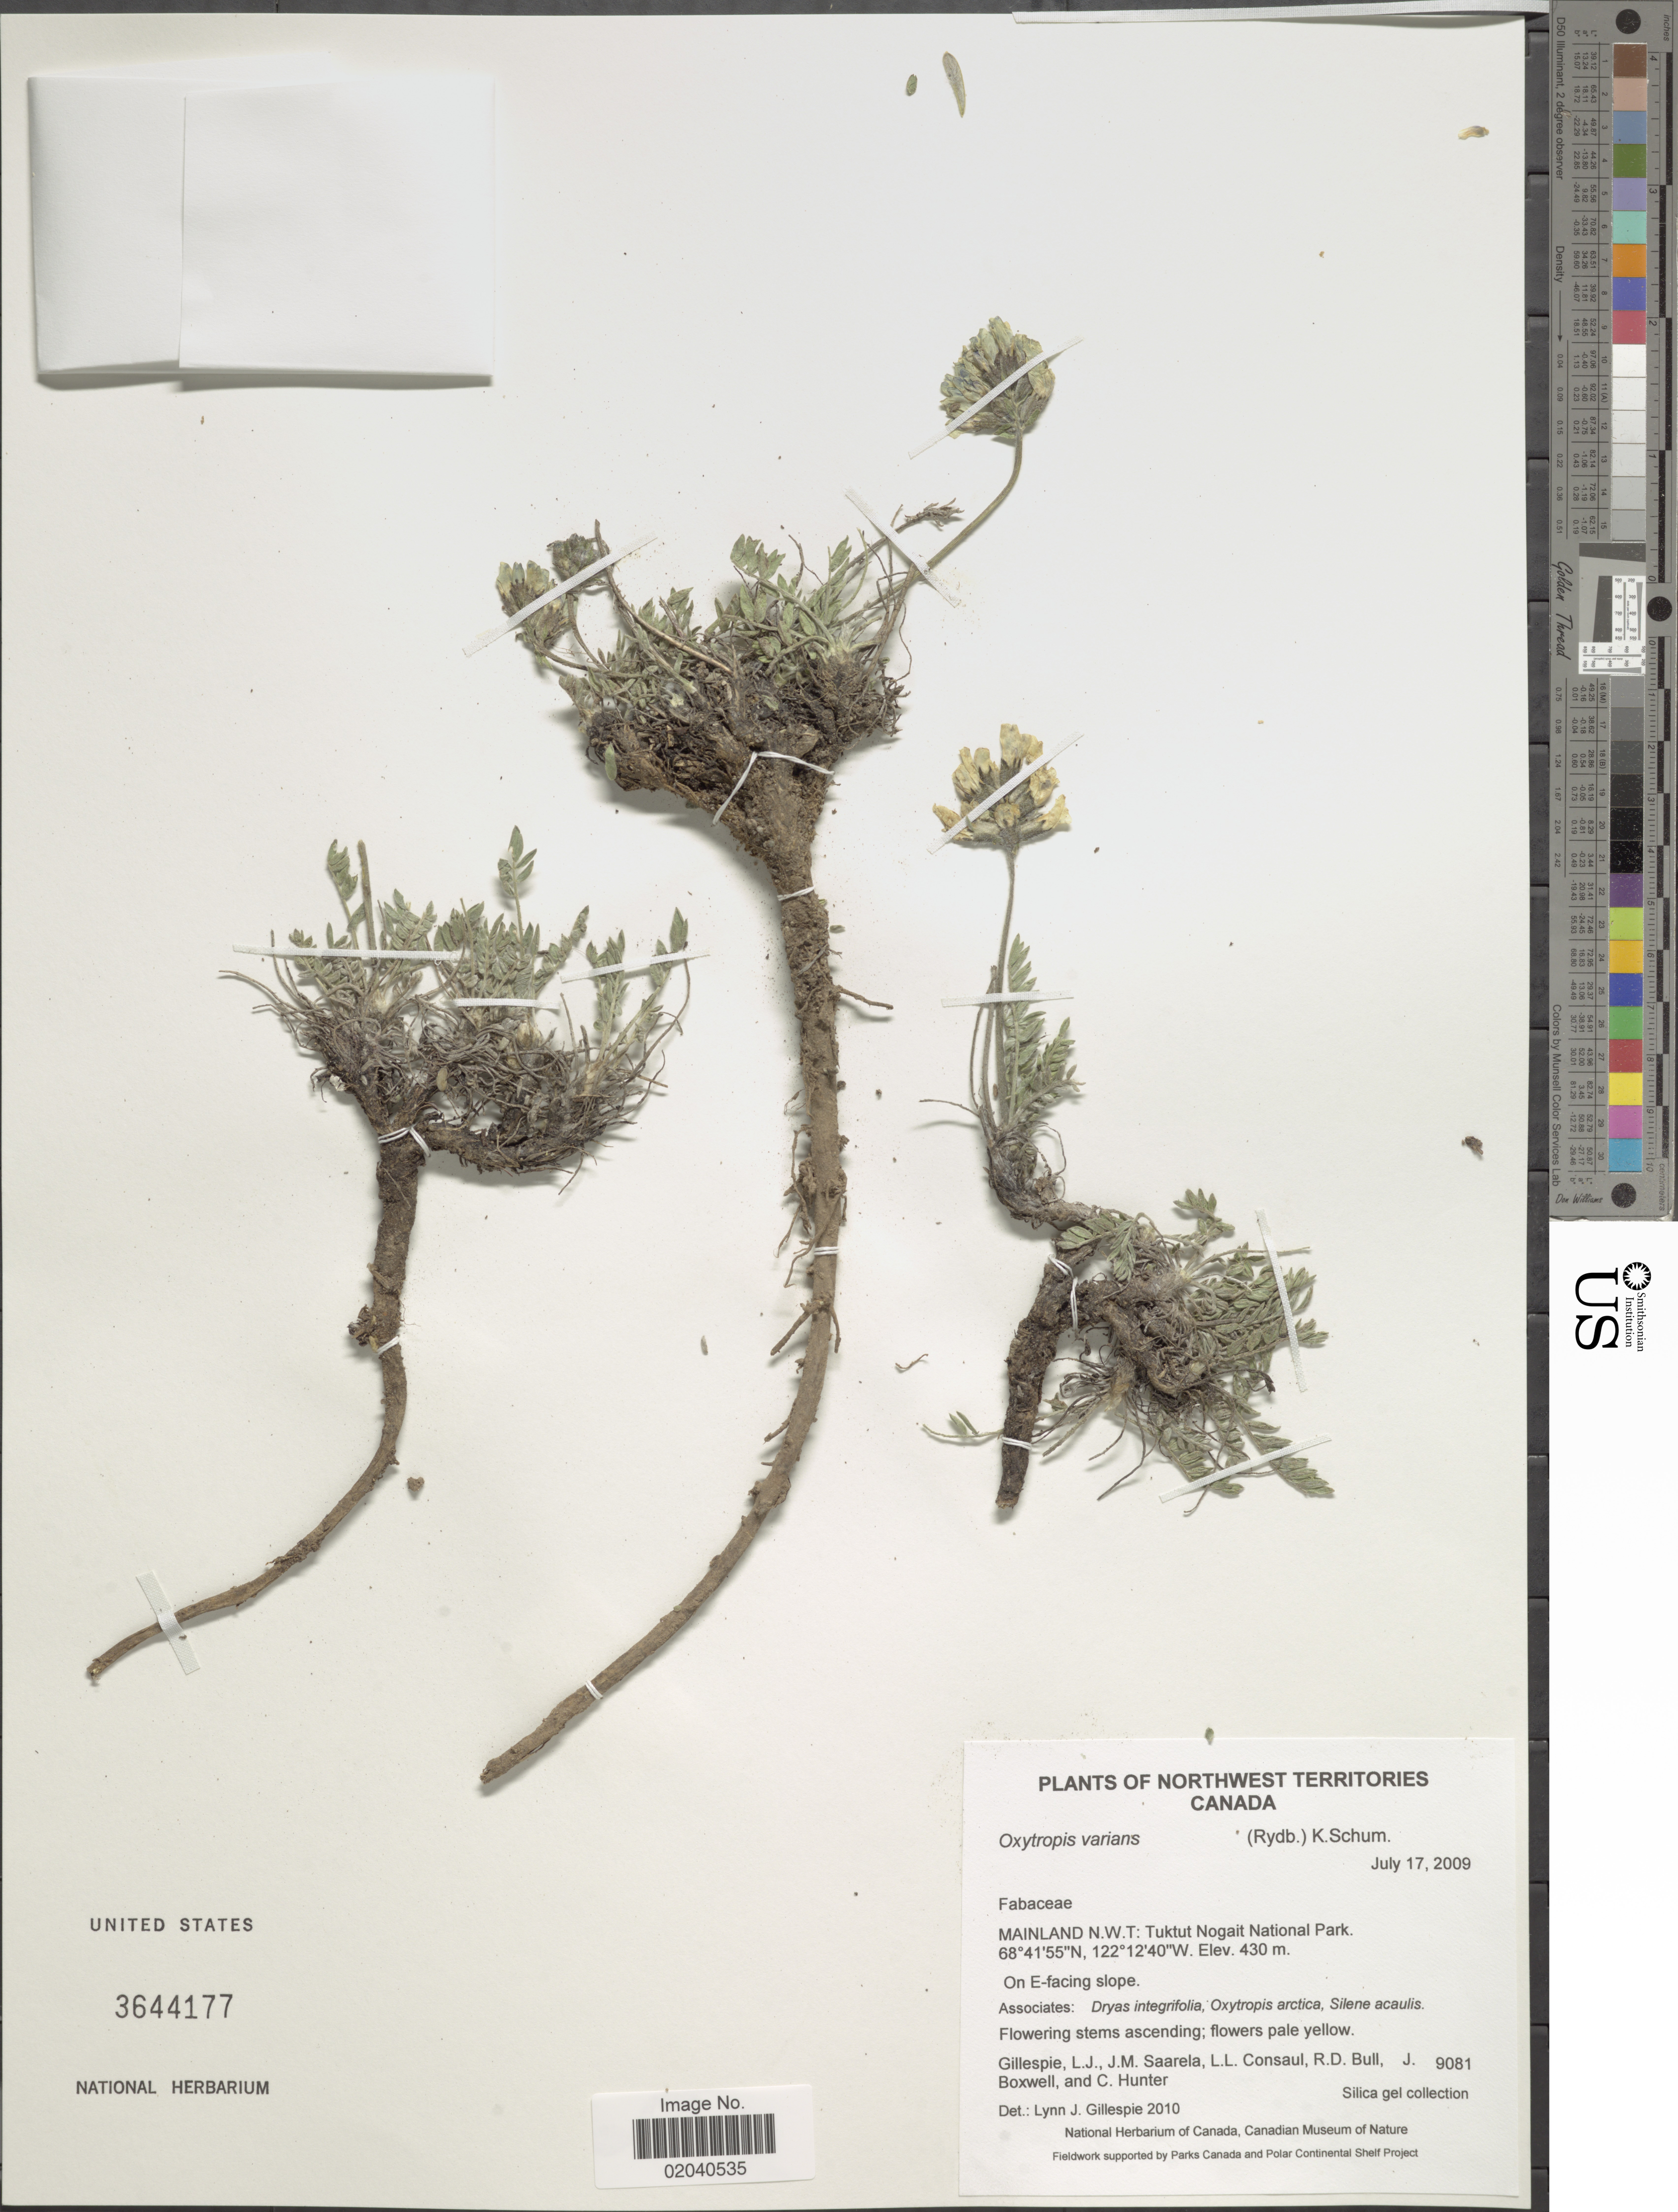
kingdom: Plantae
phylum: Tracheophyta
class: Magnoliopsida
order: Fabales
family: Fabaceae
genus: Oxytropis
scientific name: Oxytropis campestris var. varians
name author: (Rydb.) Barneby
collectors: L. Gillespie, J. Saarela, L. Consaul, R. Bull & et al.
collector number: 9081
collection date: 2009-07-17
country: Canada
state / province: Northwest Territories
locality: Mainland N.W.T.: Tuktut Nogait National Park.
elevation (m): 430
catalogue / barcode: US 3644177